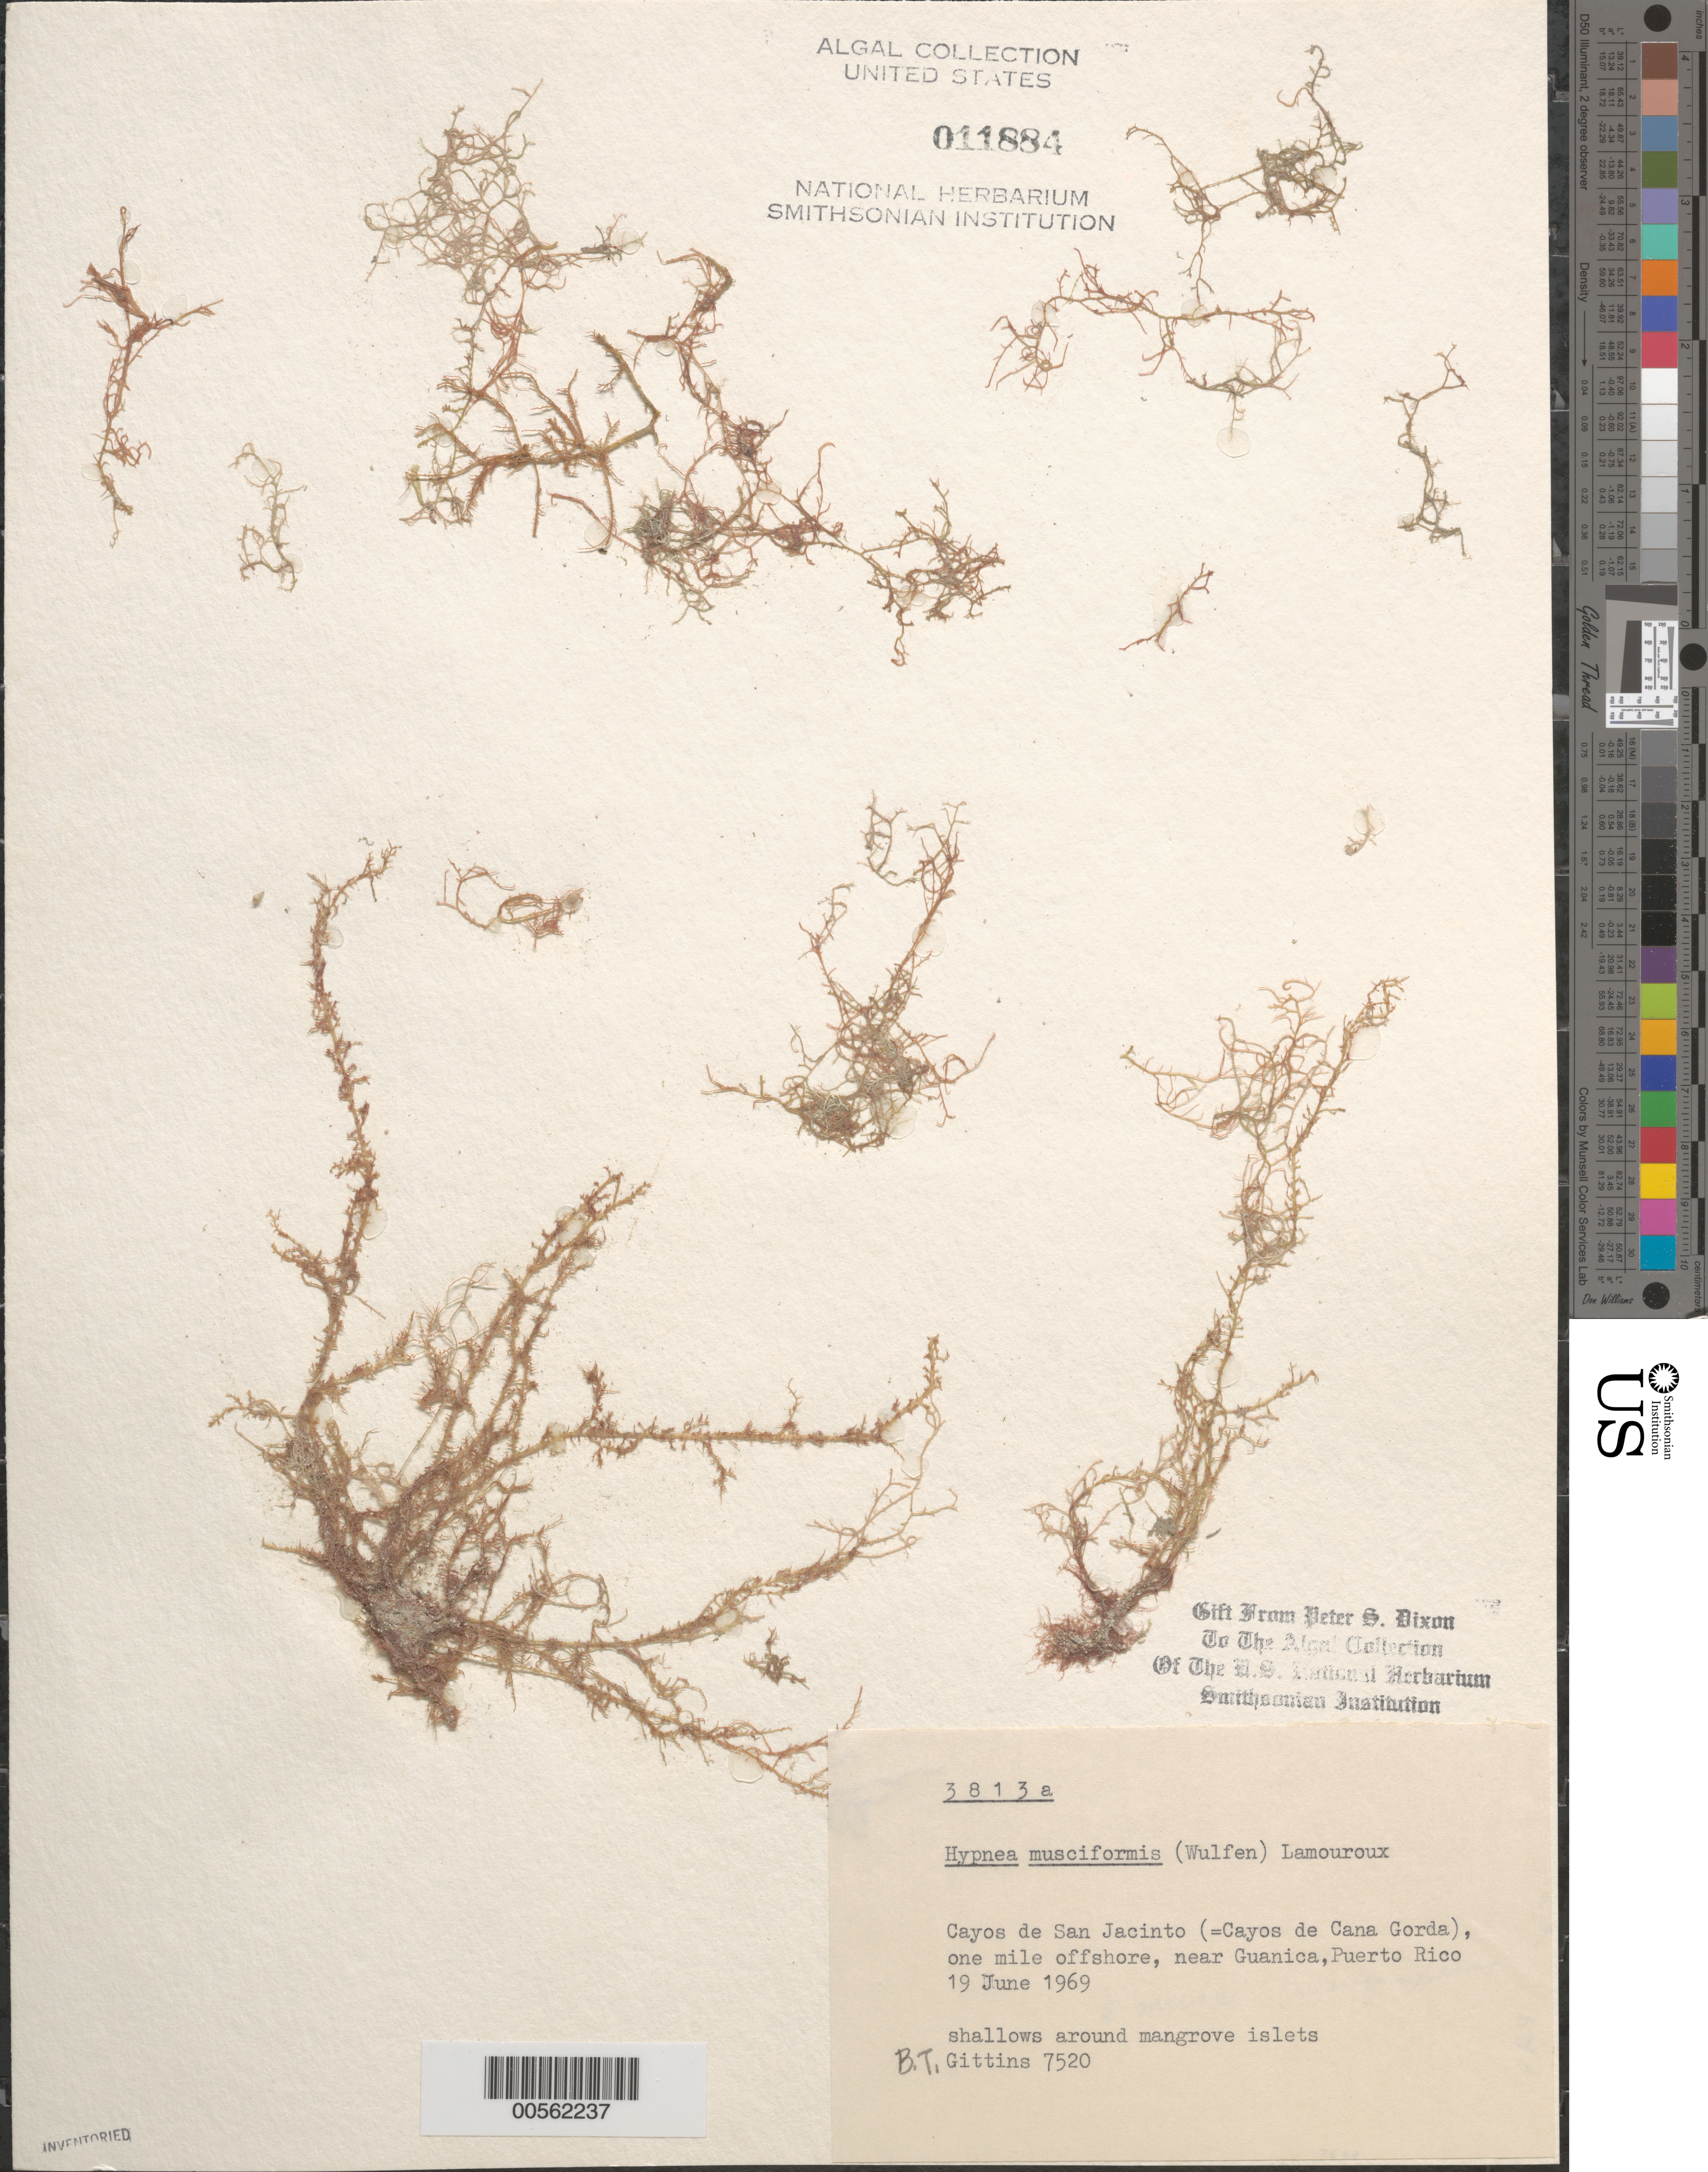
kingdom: Plantae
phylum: Rhodophyta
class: Florideophyceae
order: Gigartinales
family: Cystocloniaceae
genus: Hypnea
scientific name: Hypnea musciformis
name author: (Wulfen) J.V.Lamouroux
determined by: Dixon, P. S.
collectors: B. Gittins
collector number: BTG 7520 & PSD 3813A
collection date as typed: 19 Jun 1969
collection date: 1969-06-19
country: Puerto Rico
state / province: Guanica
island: Cayos de San Jacinto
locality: Near Guanica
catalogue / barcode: US 11884